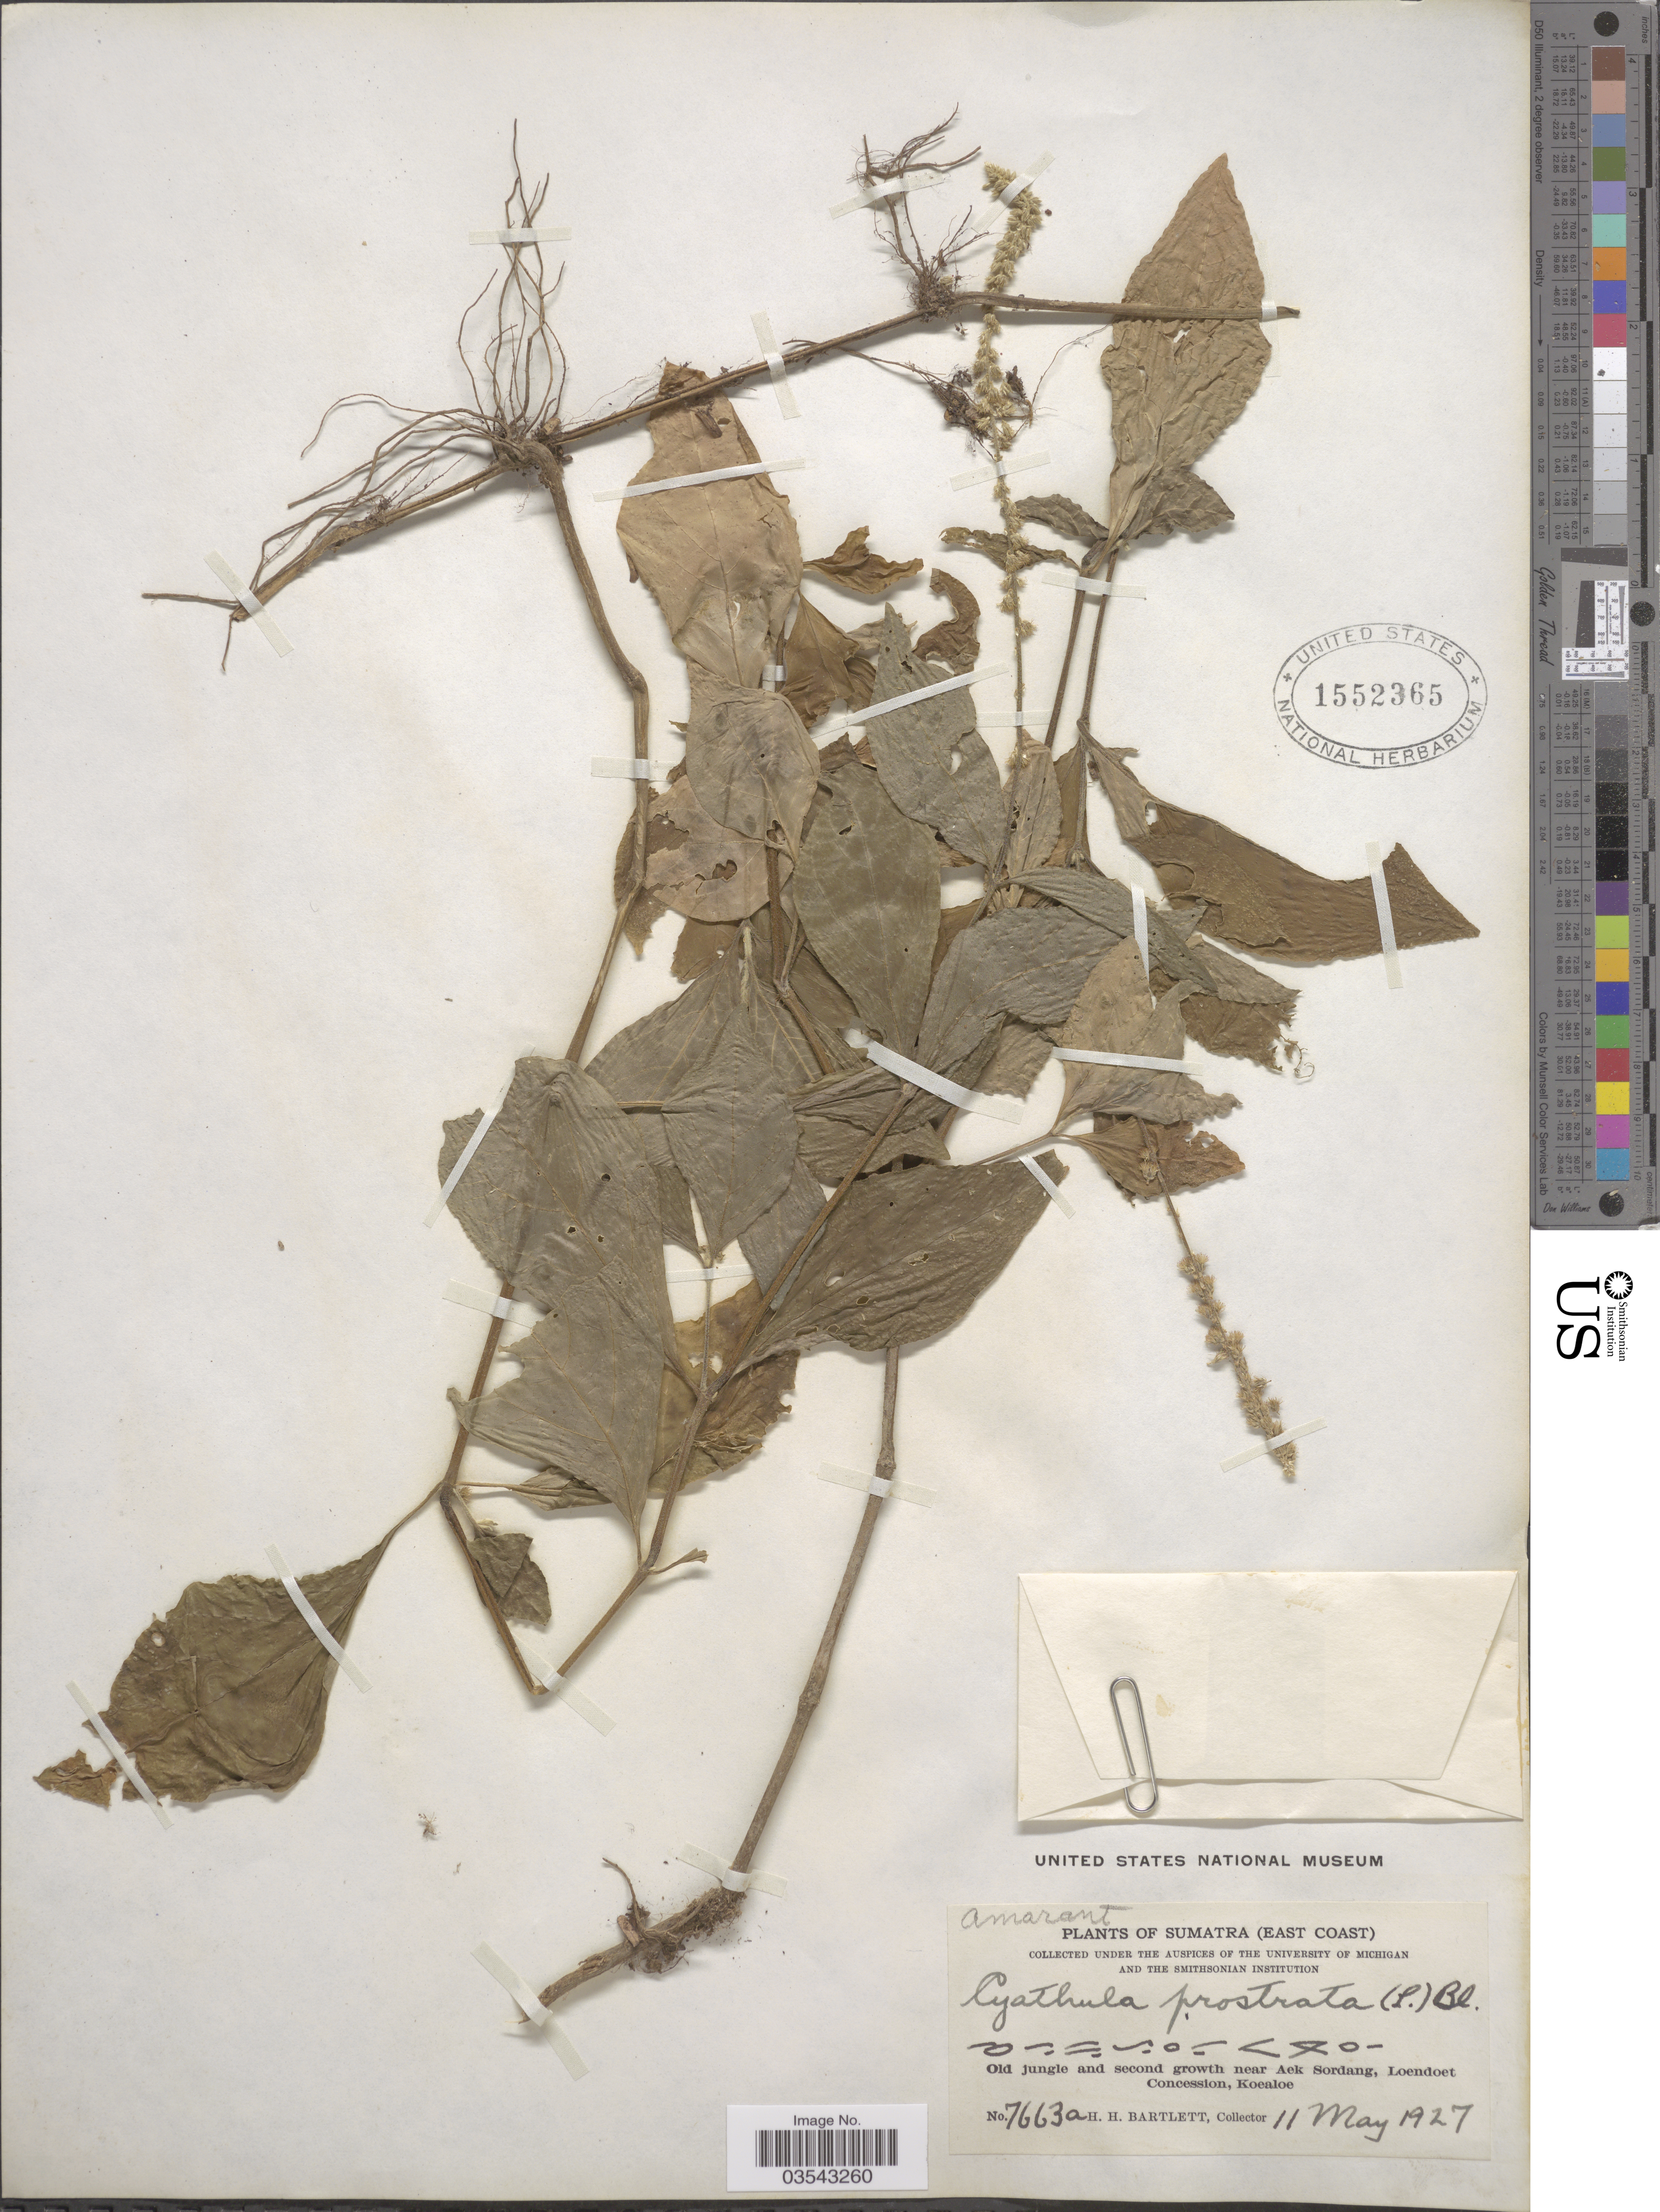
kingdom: Plantae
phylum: Tracheophyta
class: Magnoliopsida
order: Caryophyllales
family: Amaranthaceae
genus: Cyathula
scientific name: Cyathula prostrata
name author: (L.) Blume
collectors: H. H. Bartlett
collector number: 7663a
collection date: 1927-05-11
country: Indonesia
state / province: Sumatra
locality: (East Coast). Old jungle and second growth near Aek Sordang, Loendoet Concession, Koealoe.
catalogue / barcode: US 1552365